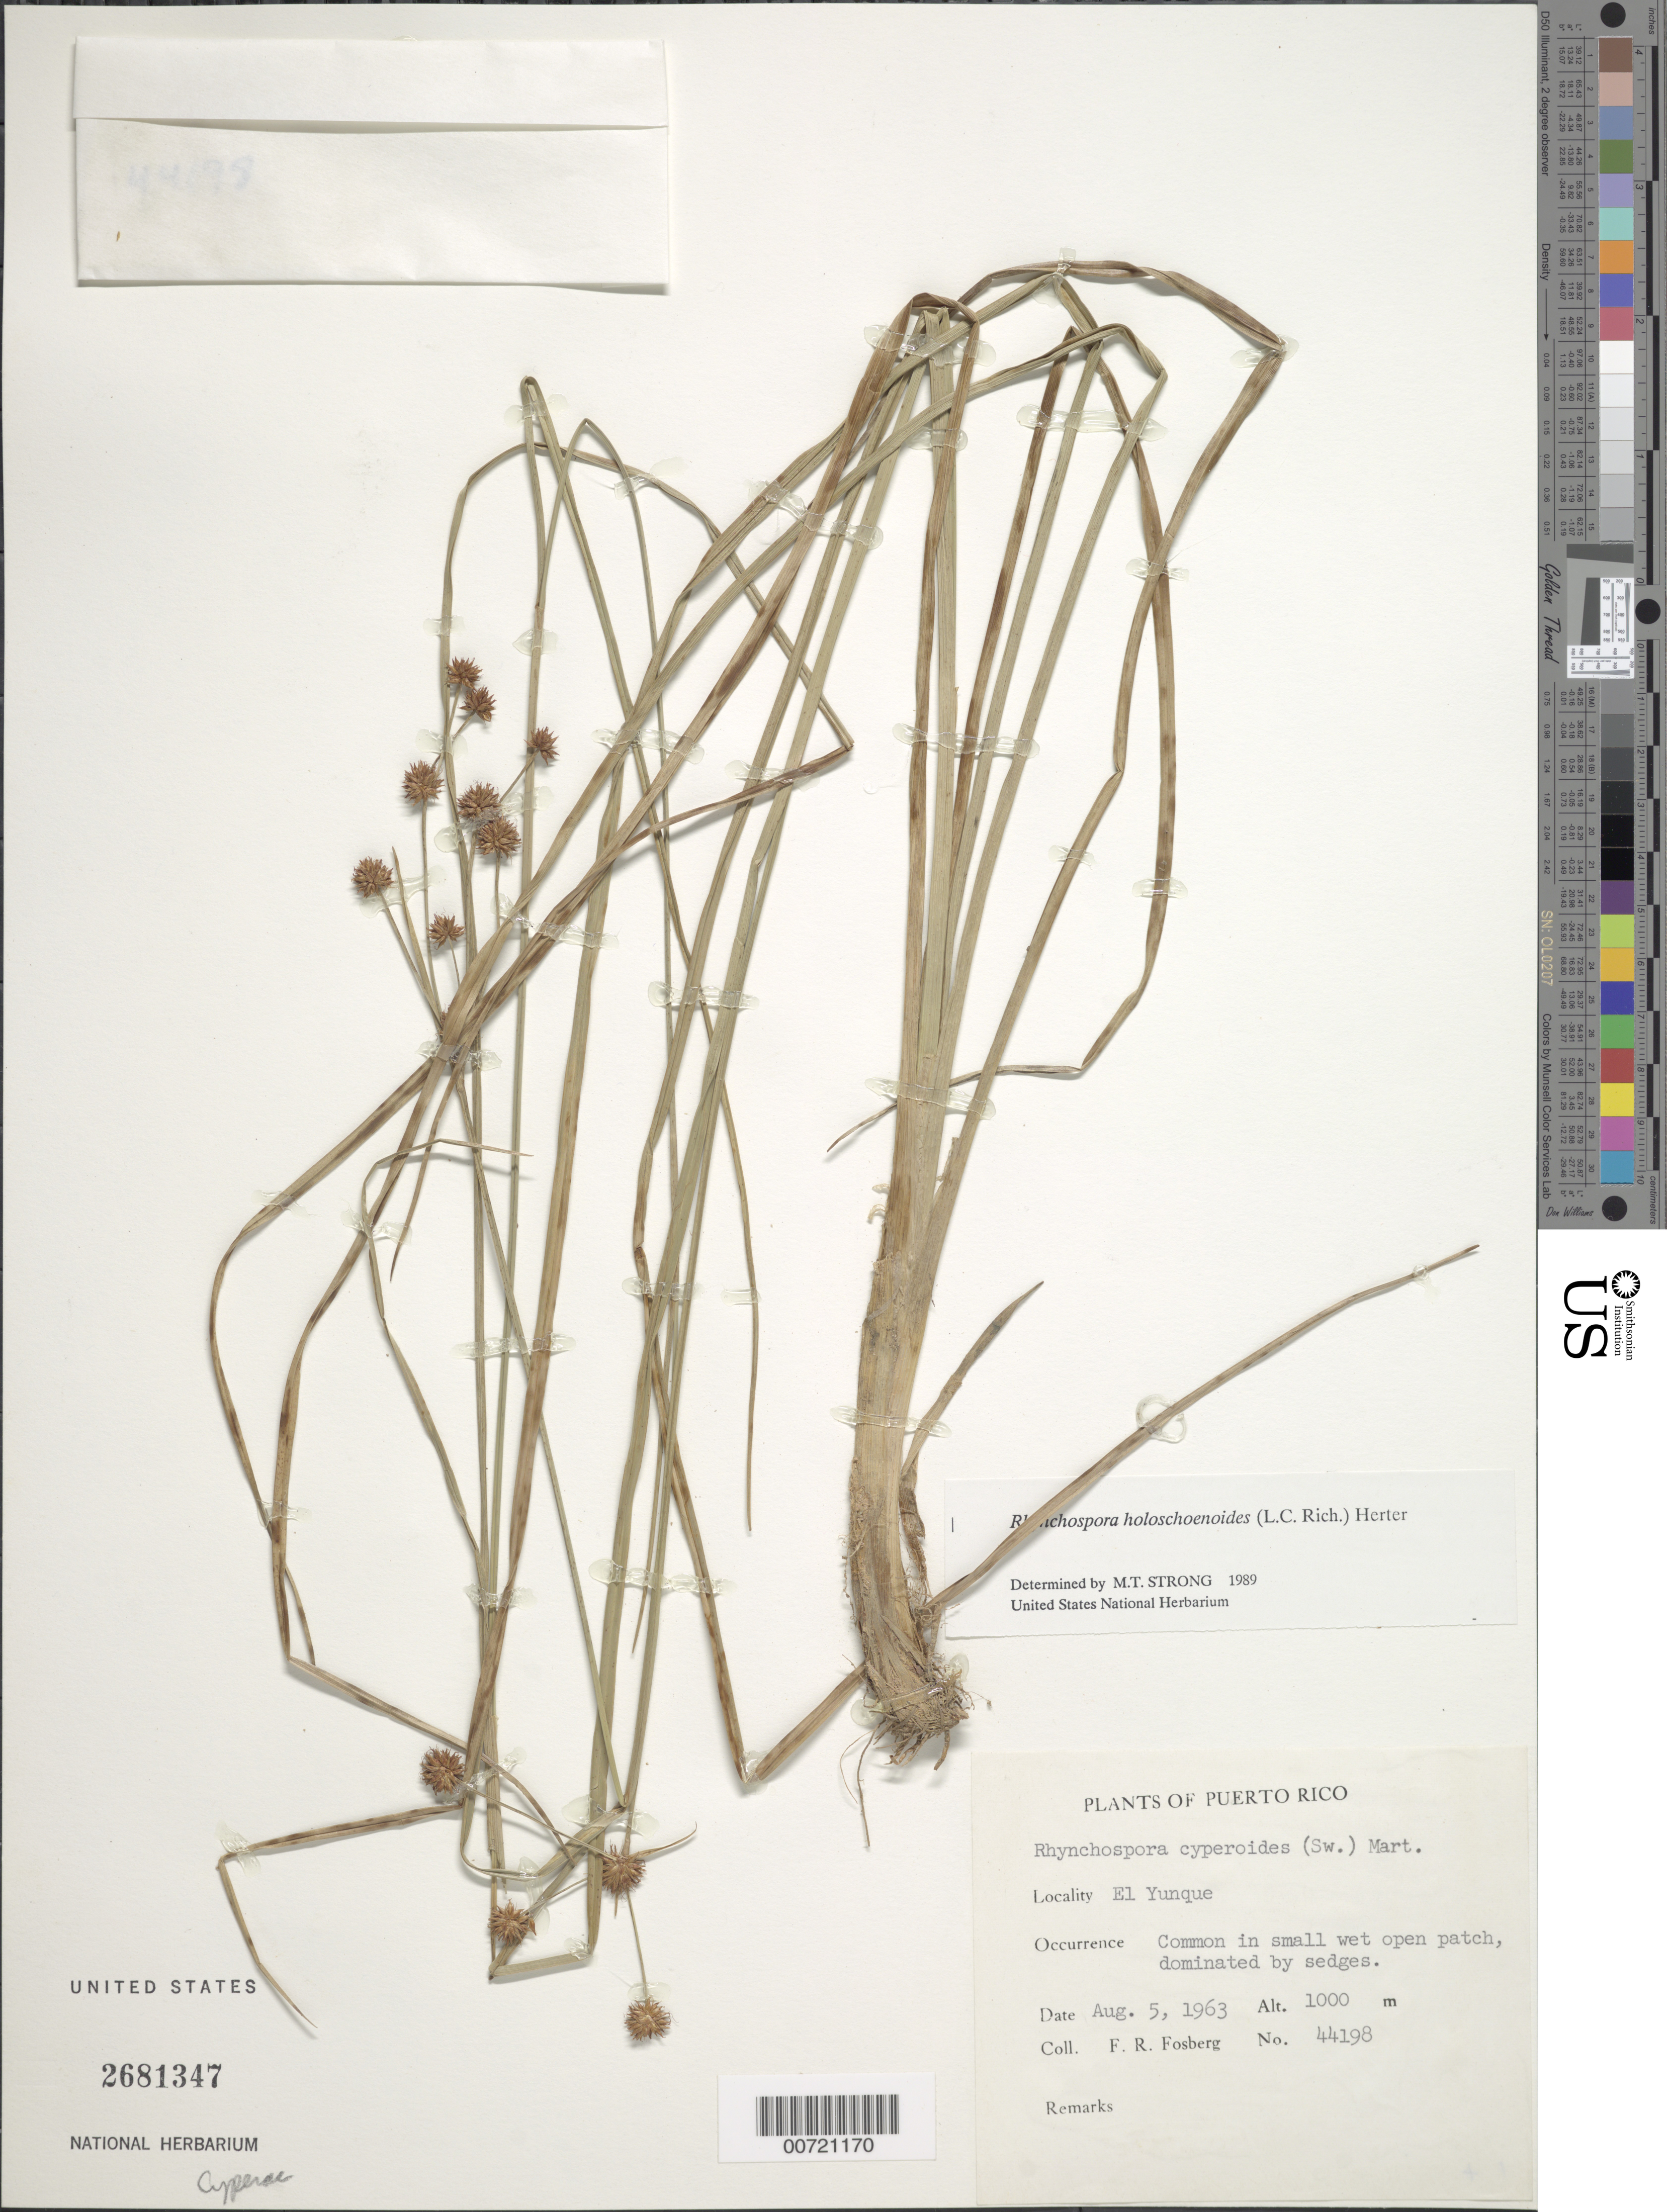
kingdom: Plantae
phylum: Tracheophyta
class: Liliopsida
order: Poales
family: Cyperaceae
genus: Rhynchospora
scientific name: Rhynchospora holoschoenoides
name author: (Rich.) Herter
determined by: Strong, M. T., (US), Smithsonian Institution - National Museum of Natural History (UNITED STATES)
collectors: F. R. Fosberg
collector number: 44198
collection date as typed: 05 Aug 1963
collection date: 1963-08-05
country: Puerto Rico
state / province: Río Grande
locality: El Yunque.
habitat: In small wet open patch.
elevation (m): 1000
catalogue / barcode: US 2681347